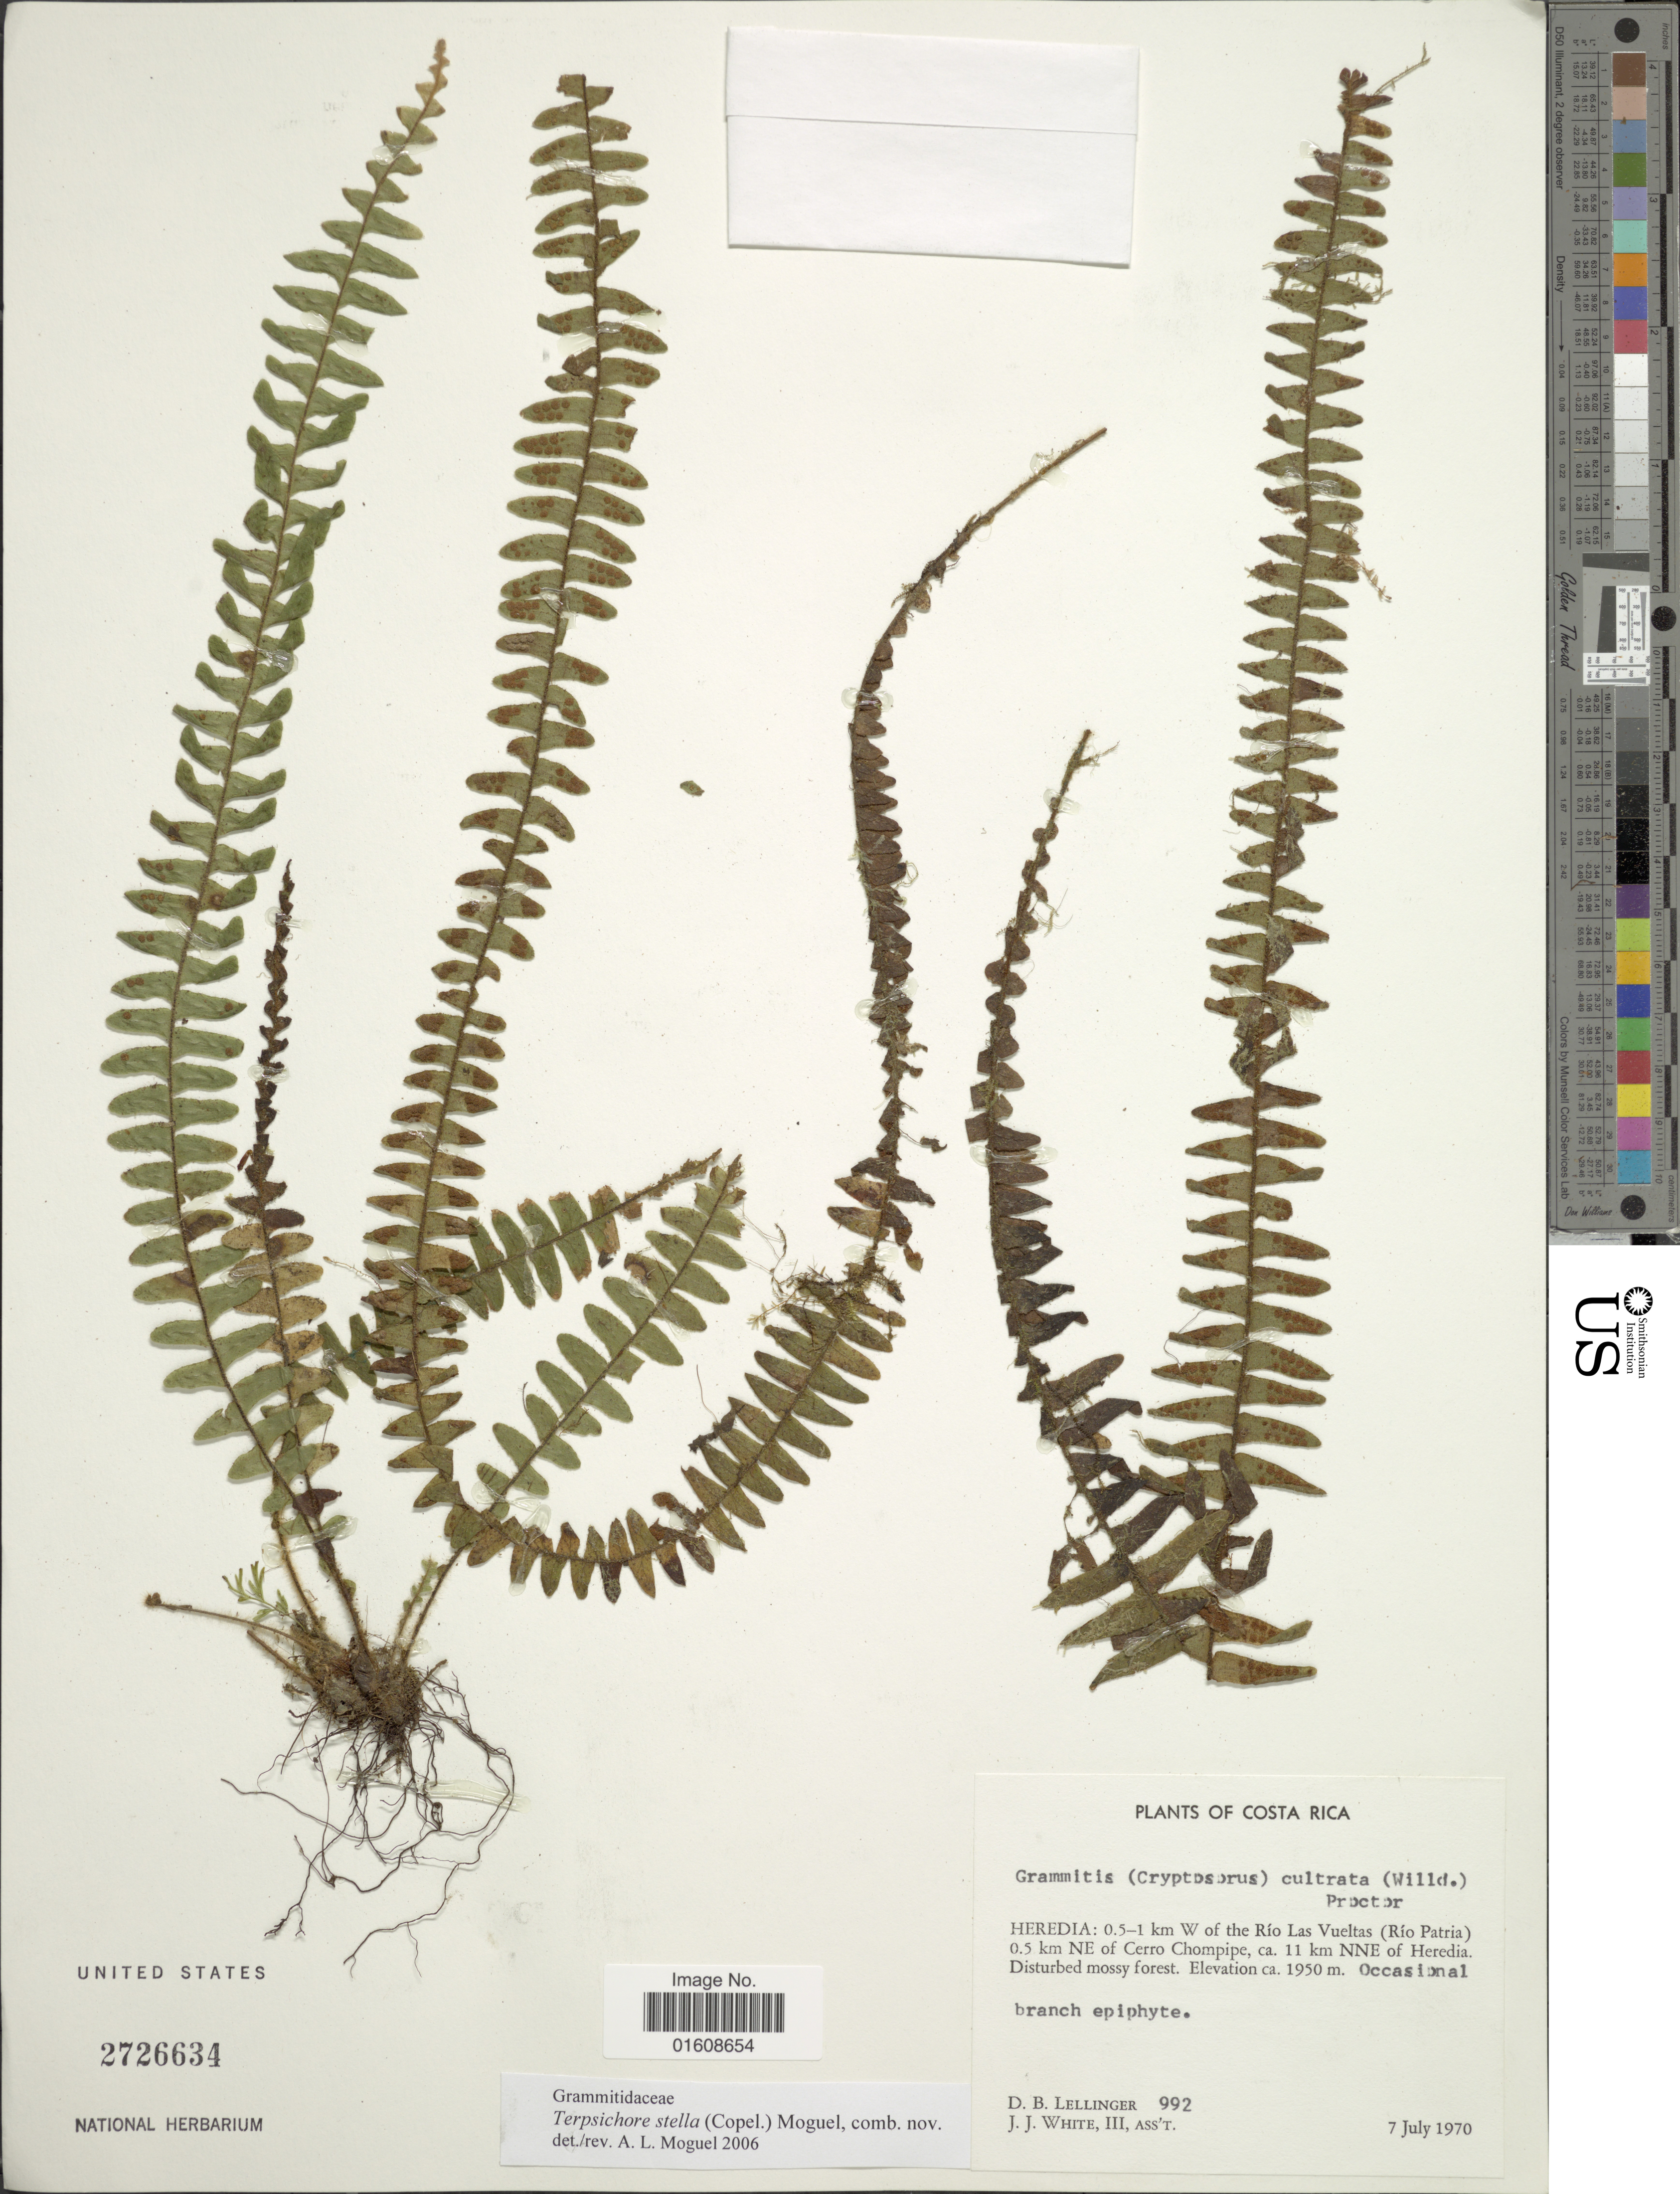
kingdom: Plantae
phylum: Tracheophyta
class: Polypodiopsida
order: Polypodiales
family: Polypodiaceae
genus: Alansmia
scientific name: Alansmia stella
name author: (Copel.) Moguel & M. Kessler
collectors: D. B. Lellinger & J. J. White III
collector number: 992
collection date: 1970-07-07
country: Costa Rica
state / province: Heredia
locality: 0.5-1 km W of the Río Las Vueltas (Río Patria) 0.5 km NE of Cerro Chompipe, ca. 11 km NNE of Heredia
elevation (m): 1950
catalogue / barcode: US 2726634